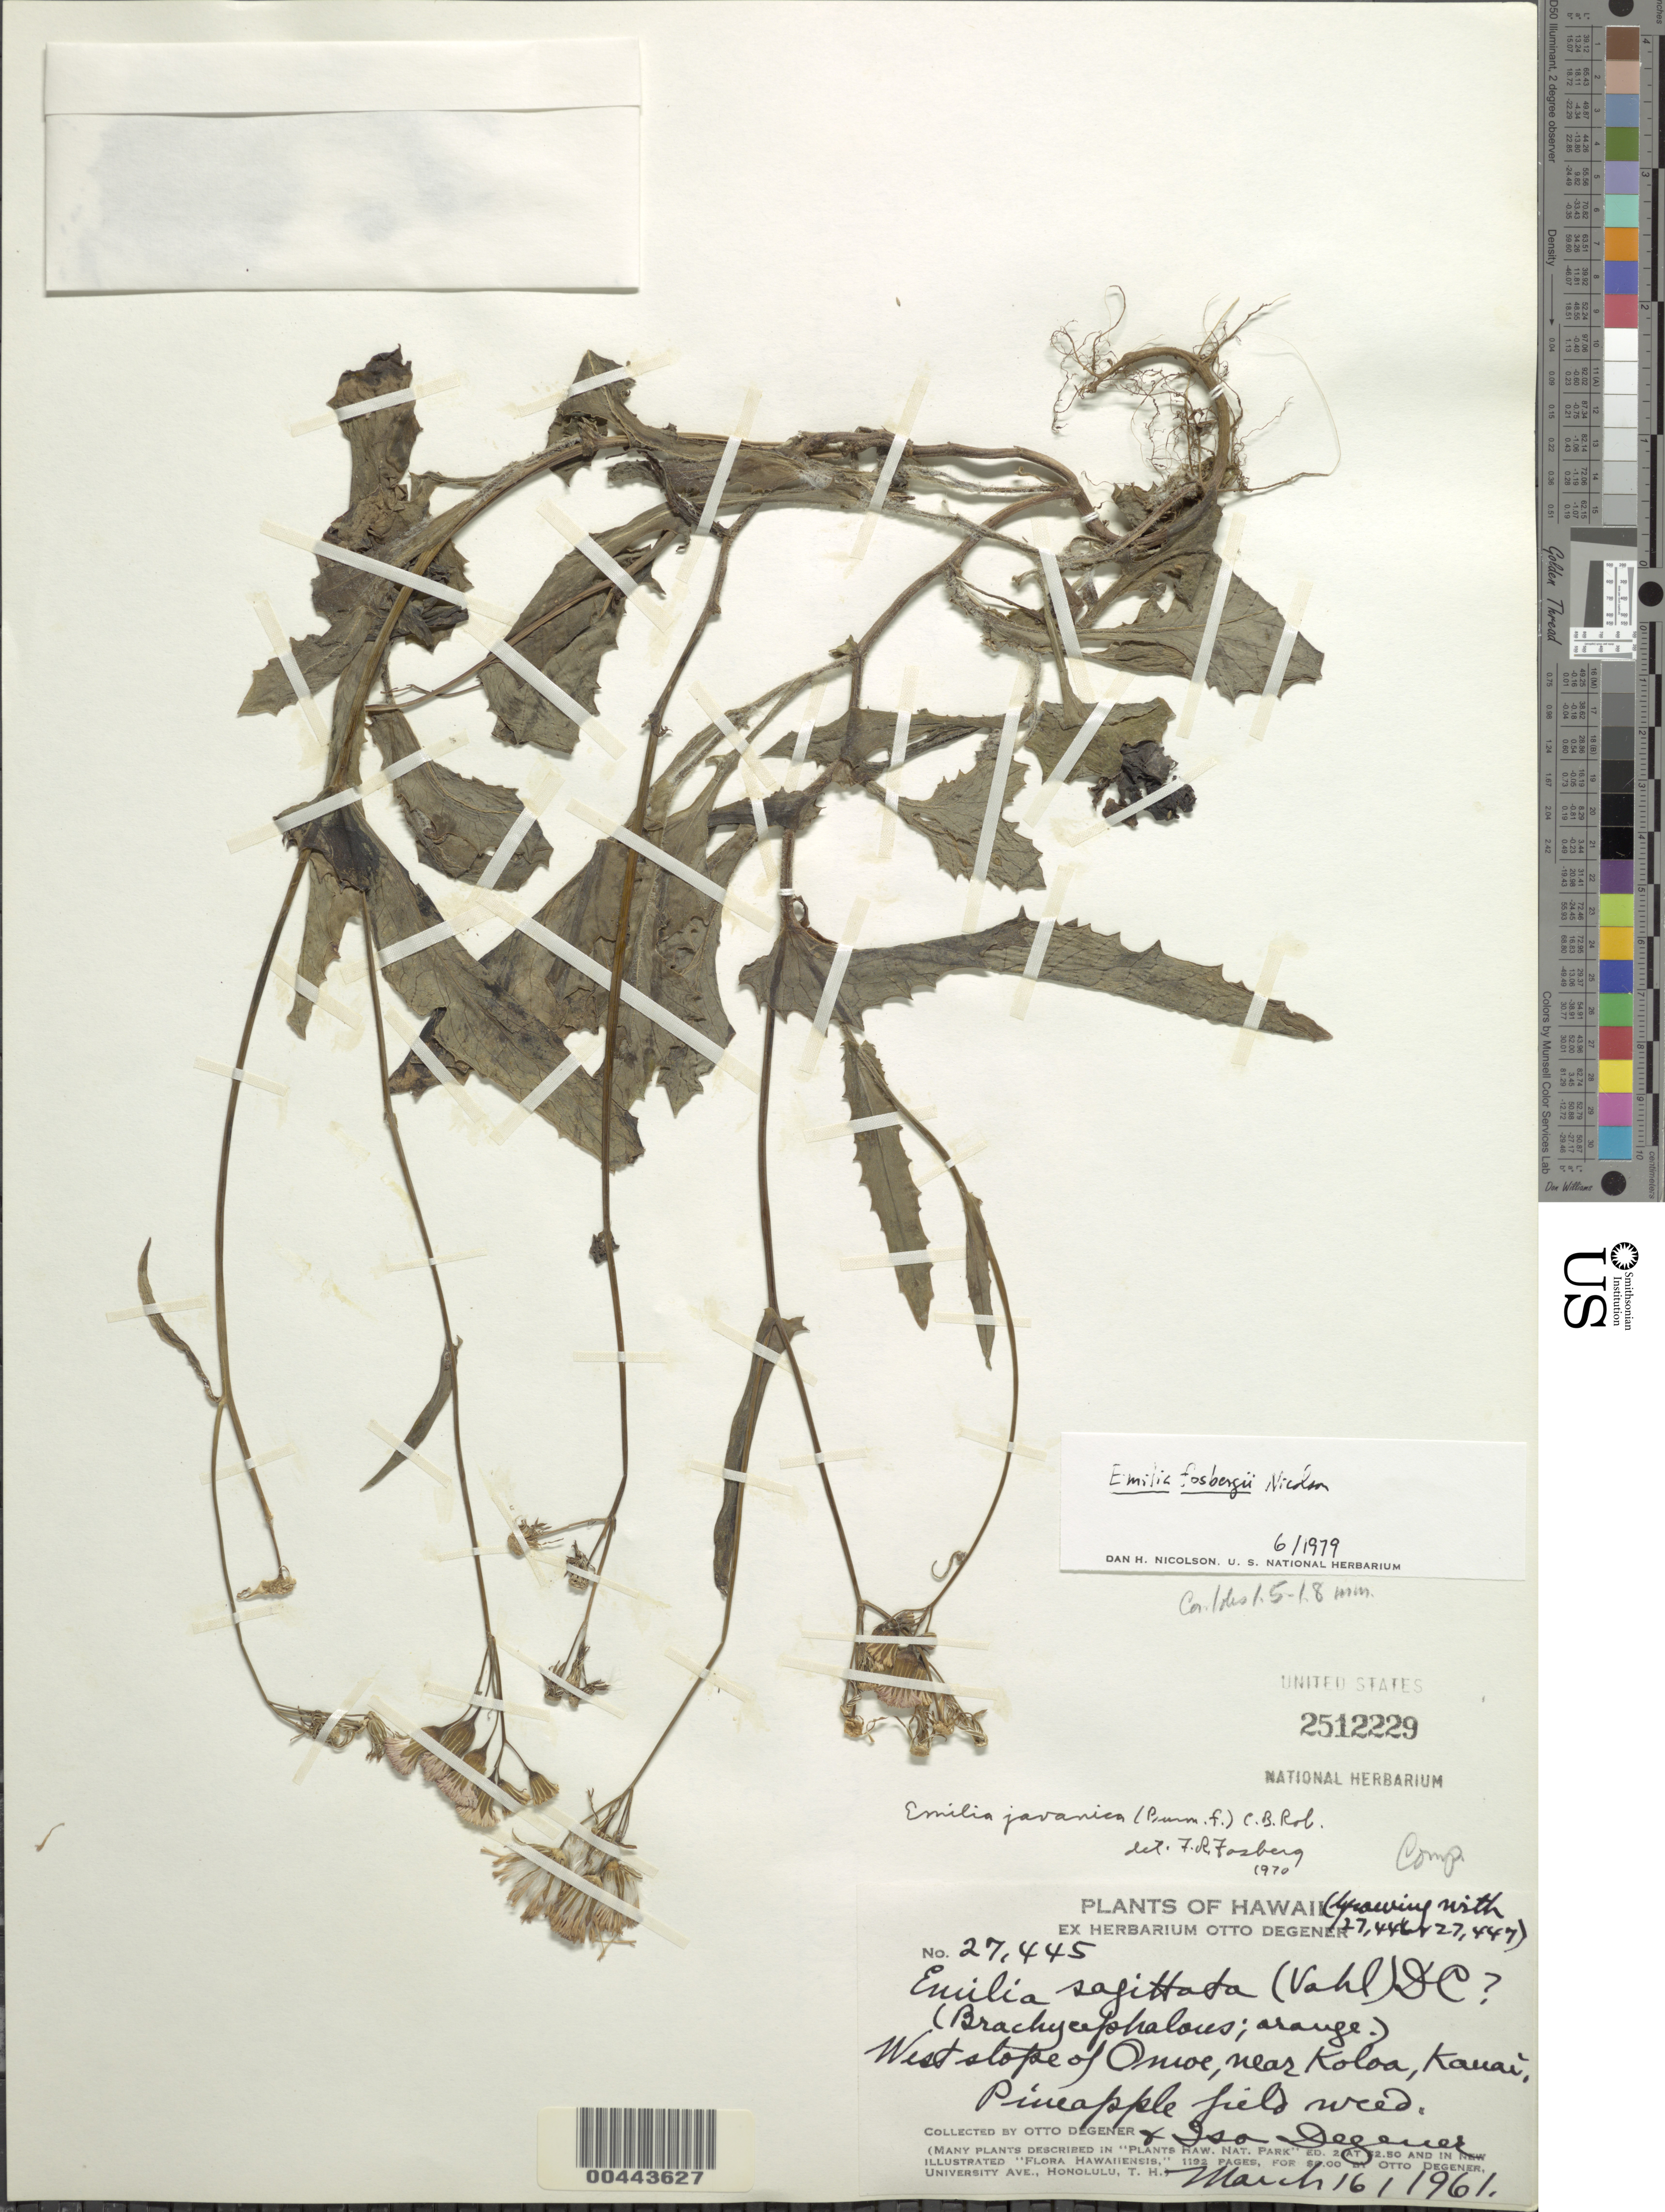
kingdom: Plantae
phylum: Tracheophyta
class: Magnoliopsida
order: Asterales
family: Asteraceae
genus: Emilia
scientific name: Emilia fosbergii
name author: Nicolson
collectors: O. Degener & I. Degener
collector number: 27445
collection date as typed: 16 Mar 1961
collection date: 1961-03-16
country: United States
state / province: Hawaii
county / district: Kauai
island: Kaua'i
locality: W slope of Omoe, near Koloa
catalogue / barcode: US 2512229